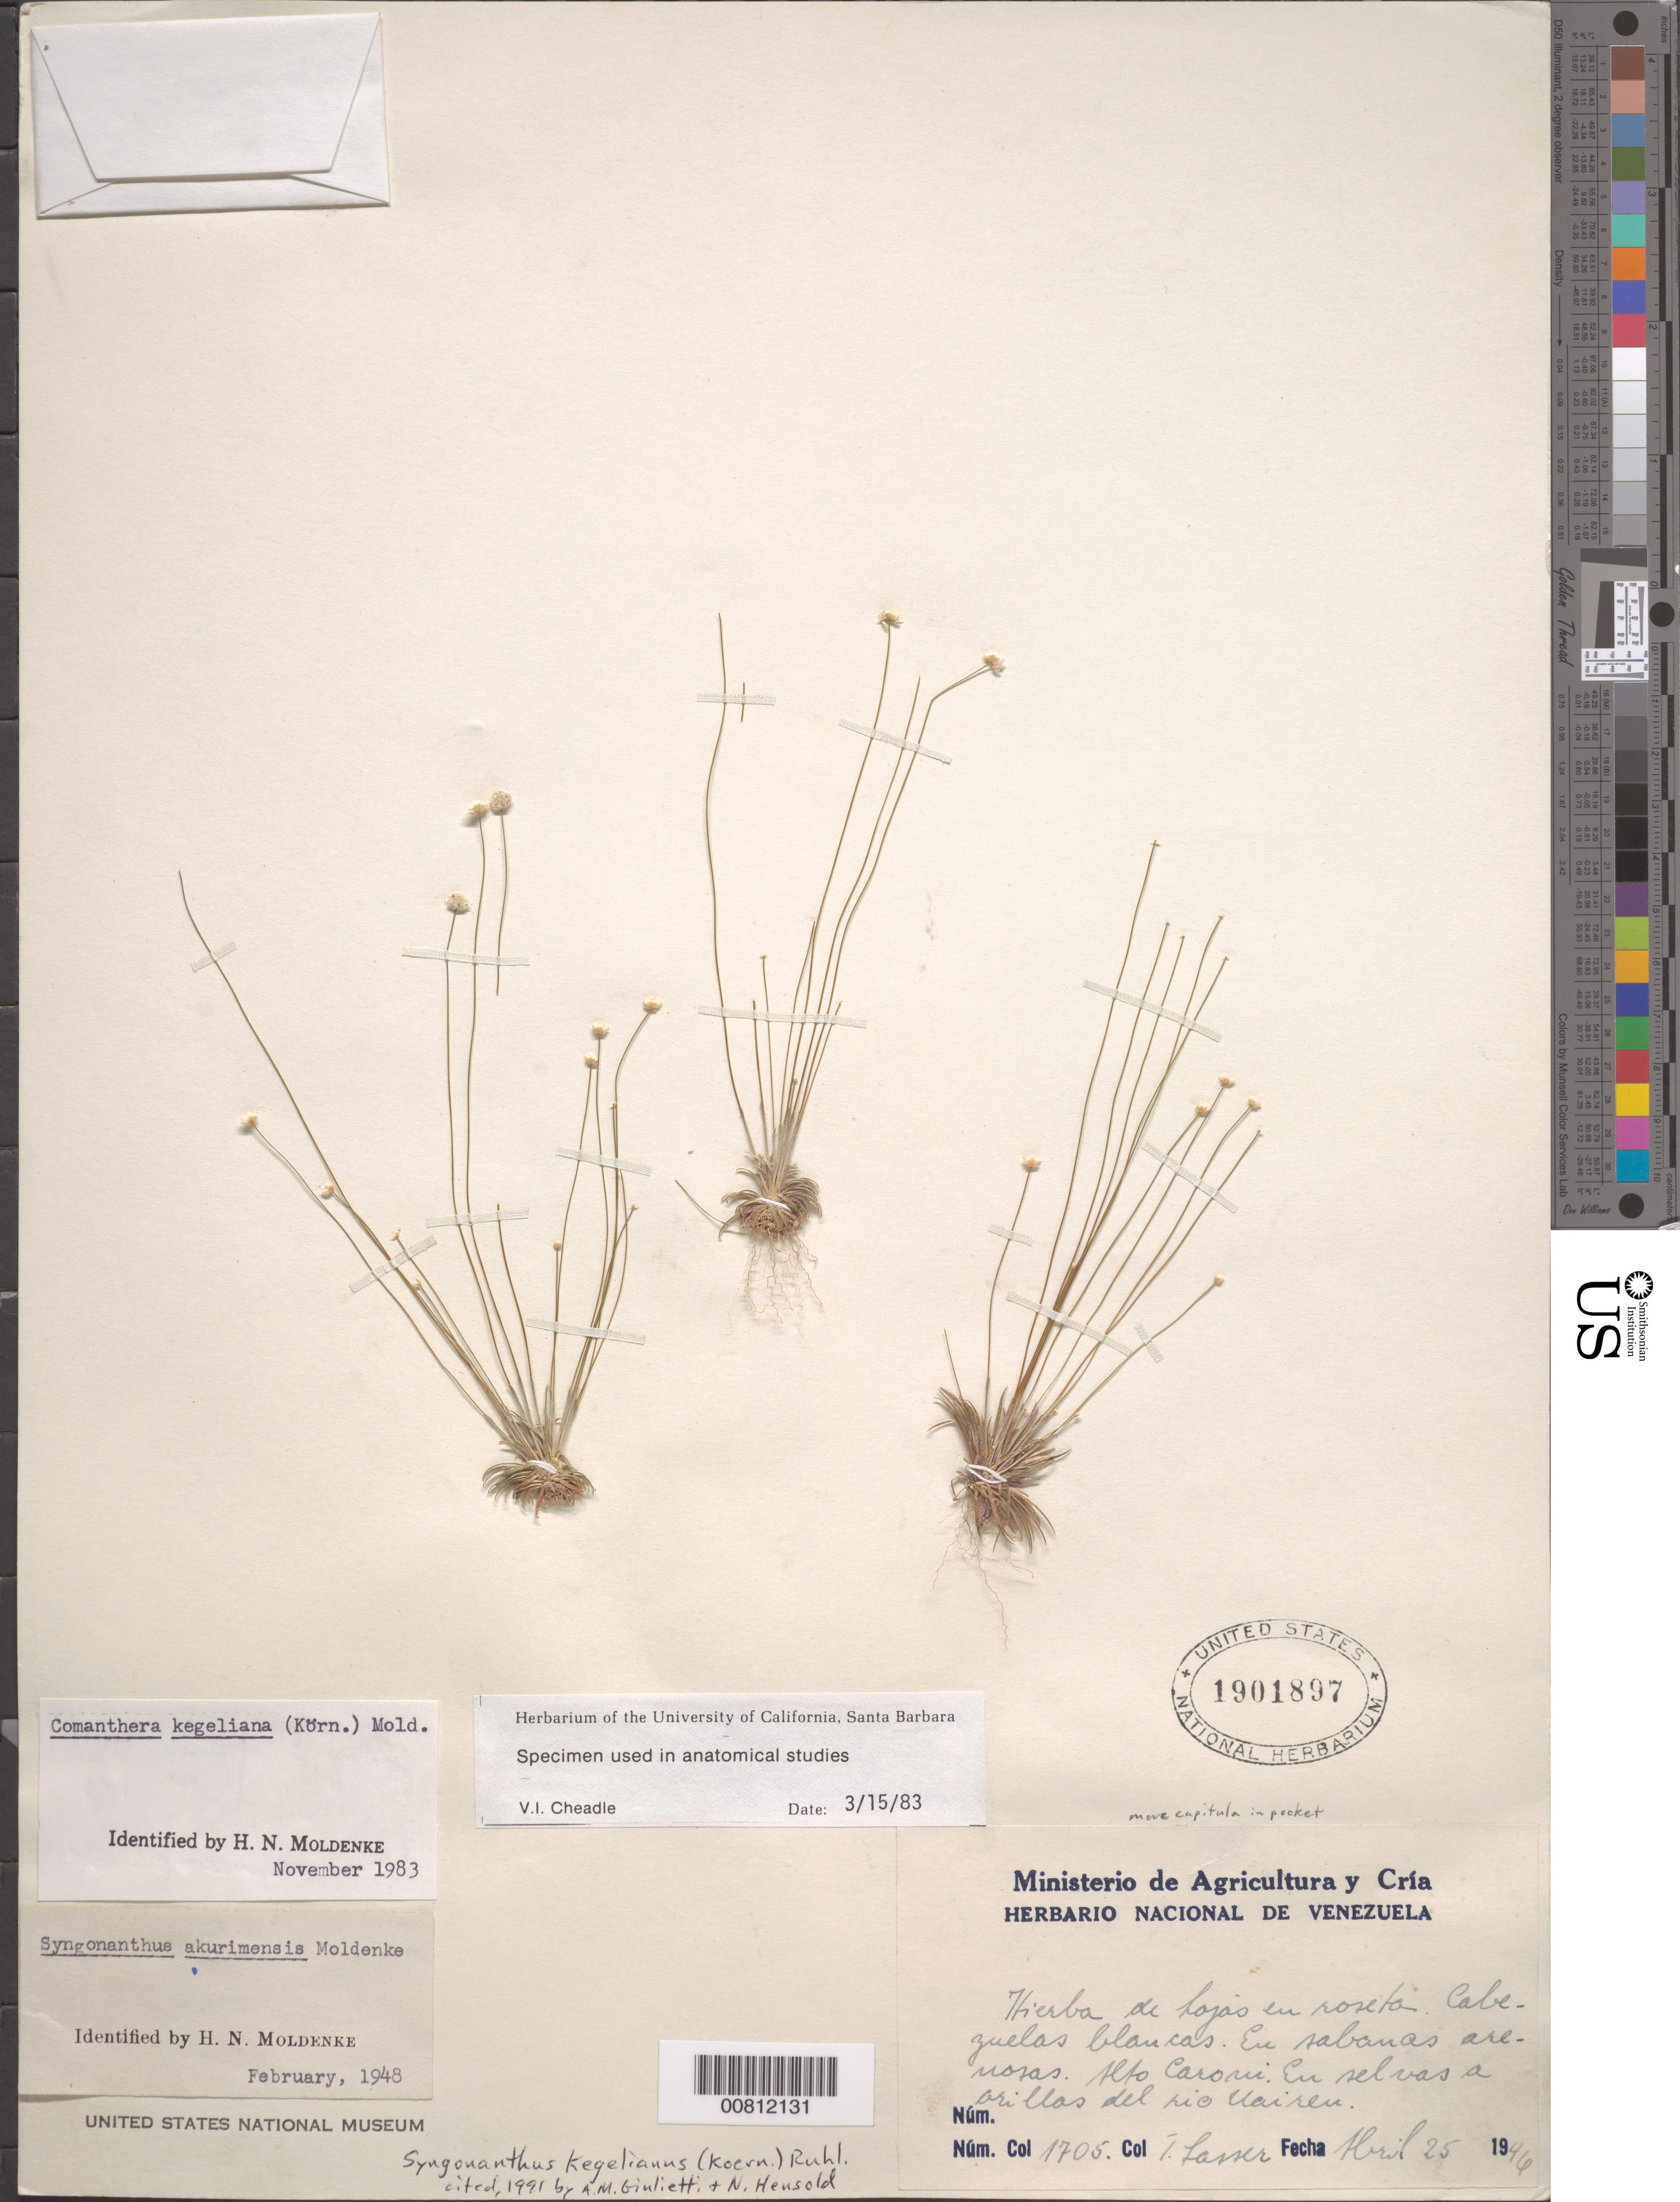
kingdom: Plantae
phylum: Tracheophyta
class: Liliopsida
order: Poales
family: Eriocaulaceae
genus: Syngonanthus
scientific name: Syngonanthus kegelianus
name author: (Koern.) Ruhland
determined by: Moldenke, H. N.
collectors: T. Lasser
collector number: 1705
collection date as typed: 25-Apr-46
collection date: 1946-04-25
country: Venezuela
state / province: Bolívar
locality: Alto Caroní, Río Uairén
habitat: Selvas a orillas del rio; sabanas arenosas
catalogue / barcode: US 1901897